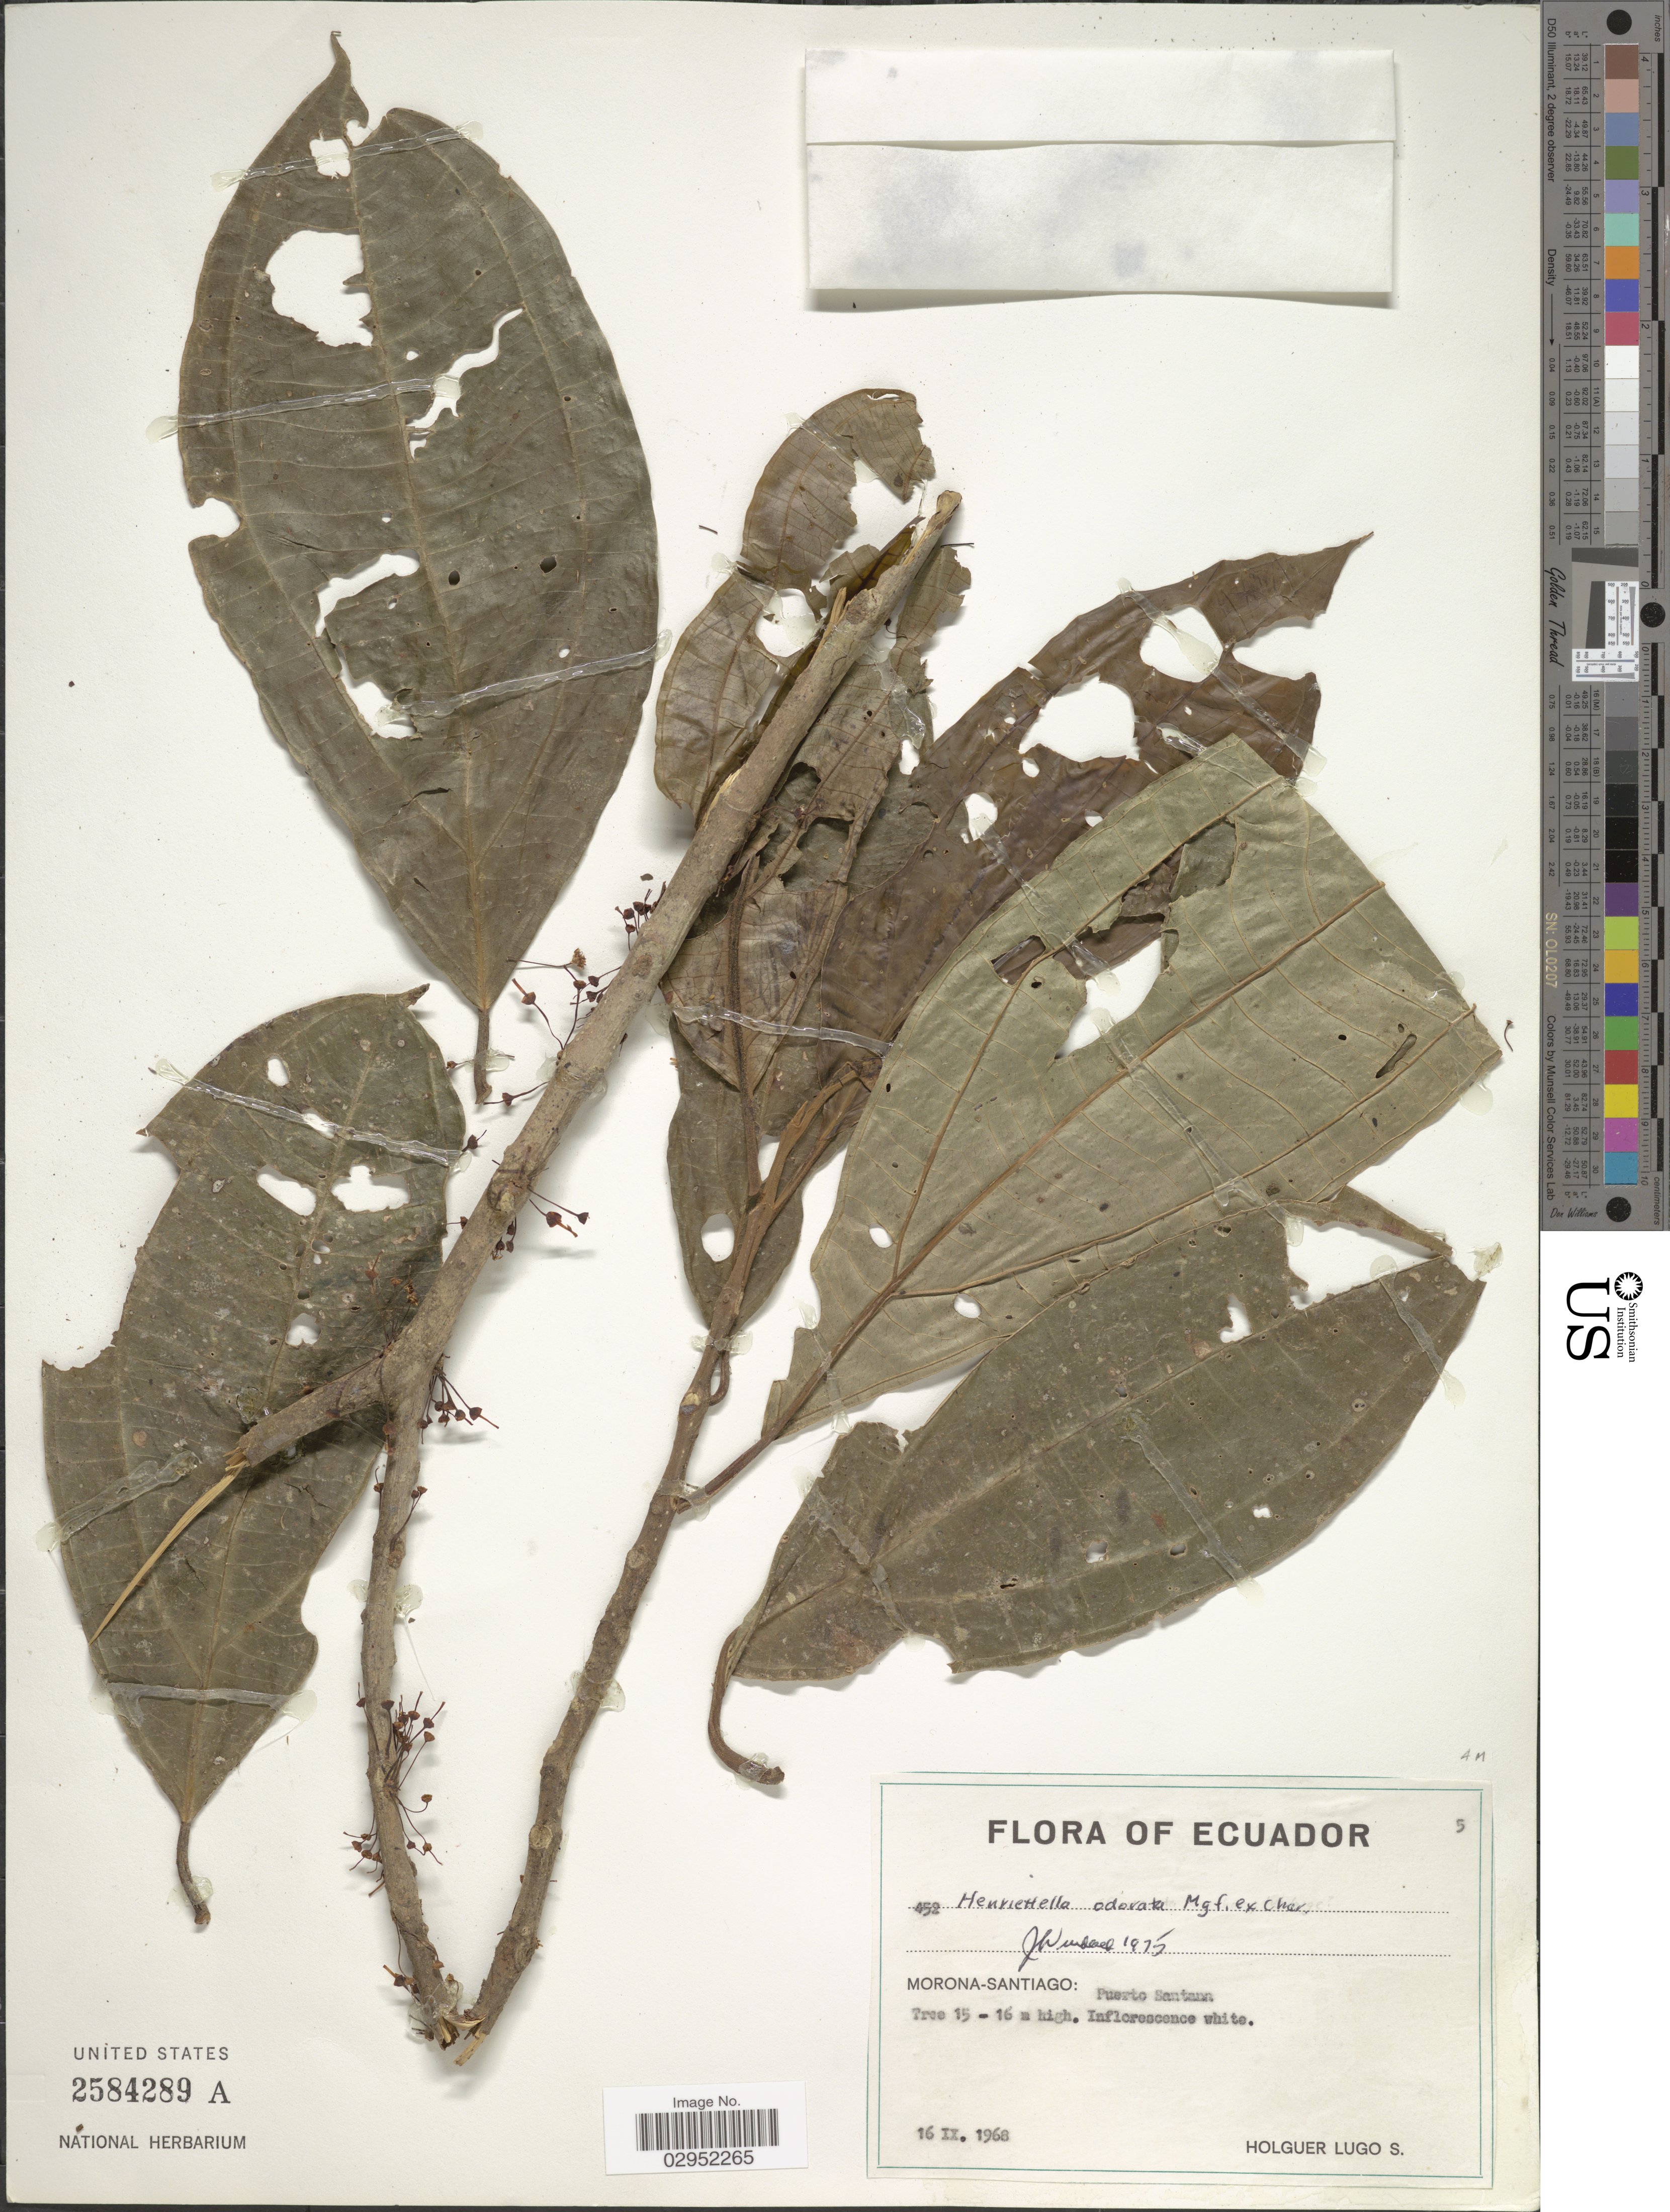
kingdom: Plantae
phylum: Tracheophyta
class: Magnoliopsida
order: Myrtales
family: Melastomataceae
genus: Henriettea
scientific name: Henriettea odorata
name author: (Markgr.) Penneys et al.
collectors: H. Lugo S.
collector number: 452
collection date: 1968-09-16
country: Ecuador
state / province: Morona-Santiago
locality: Puerto Santana.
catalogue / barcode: US 2584289A